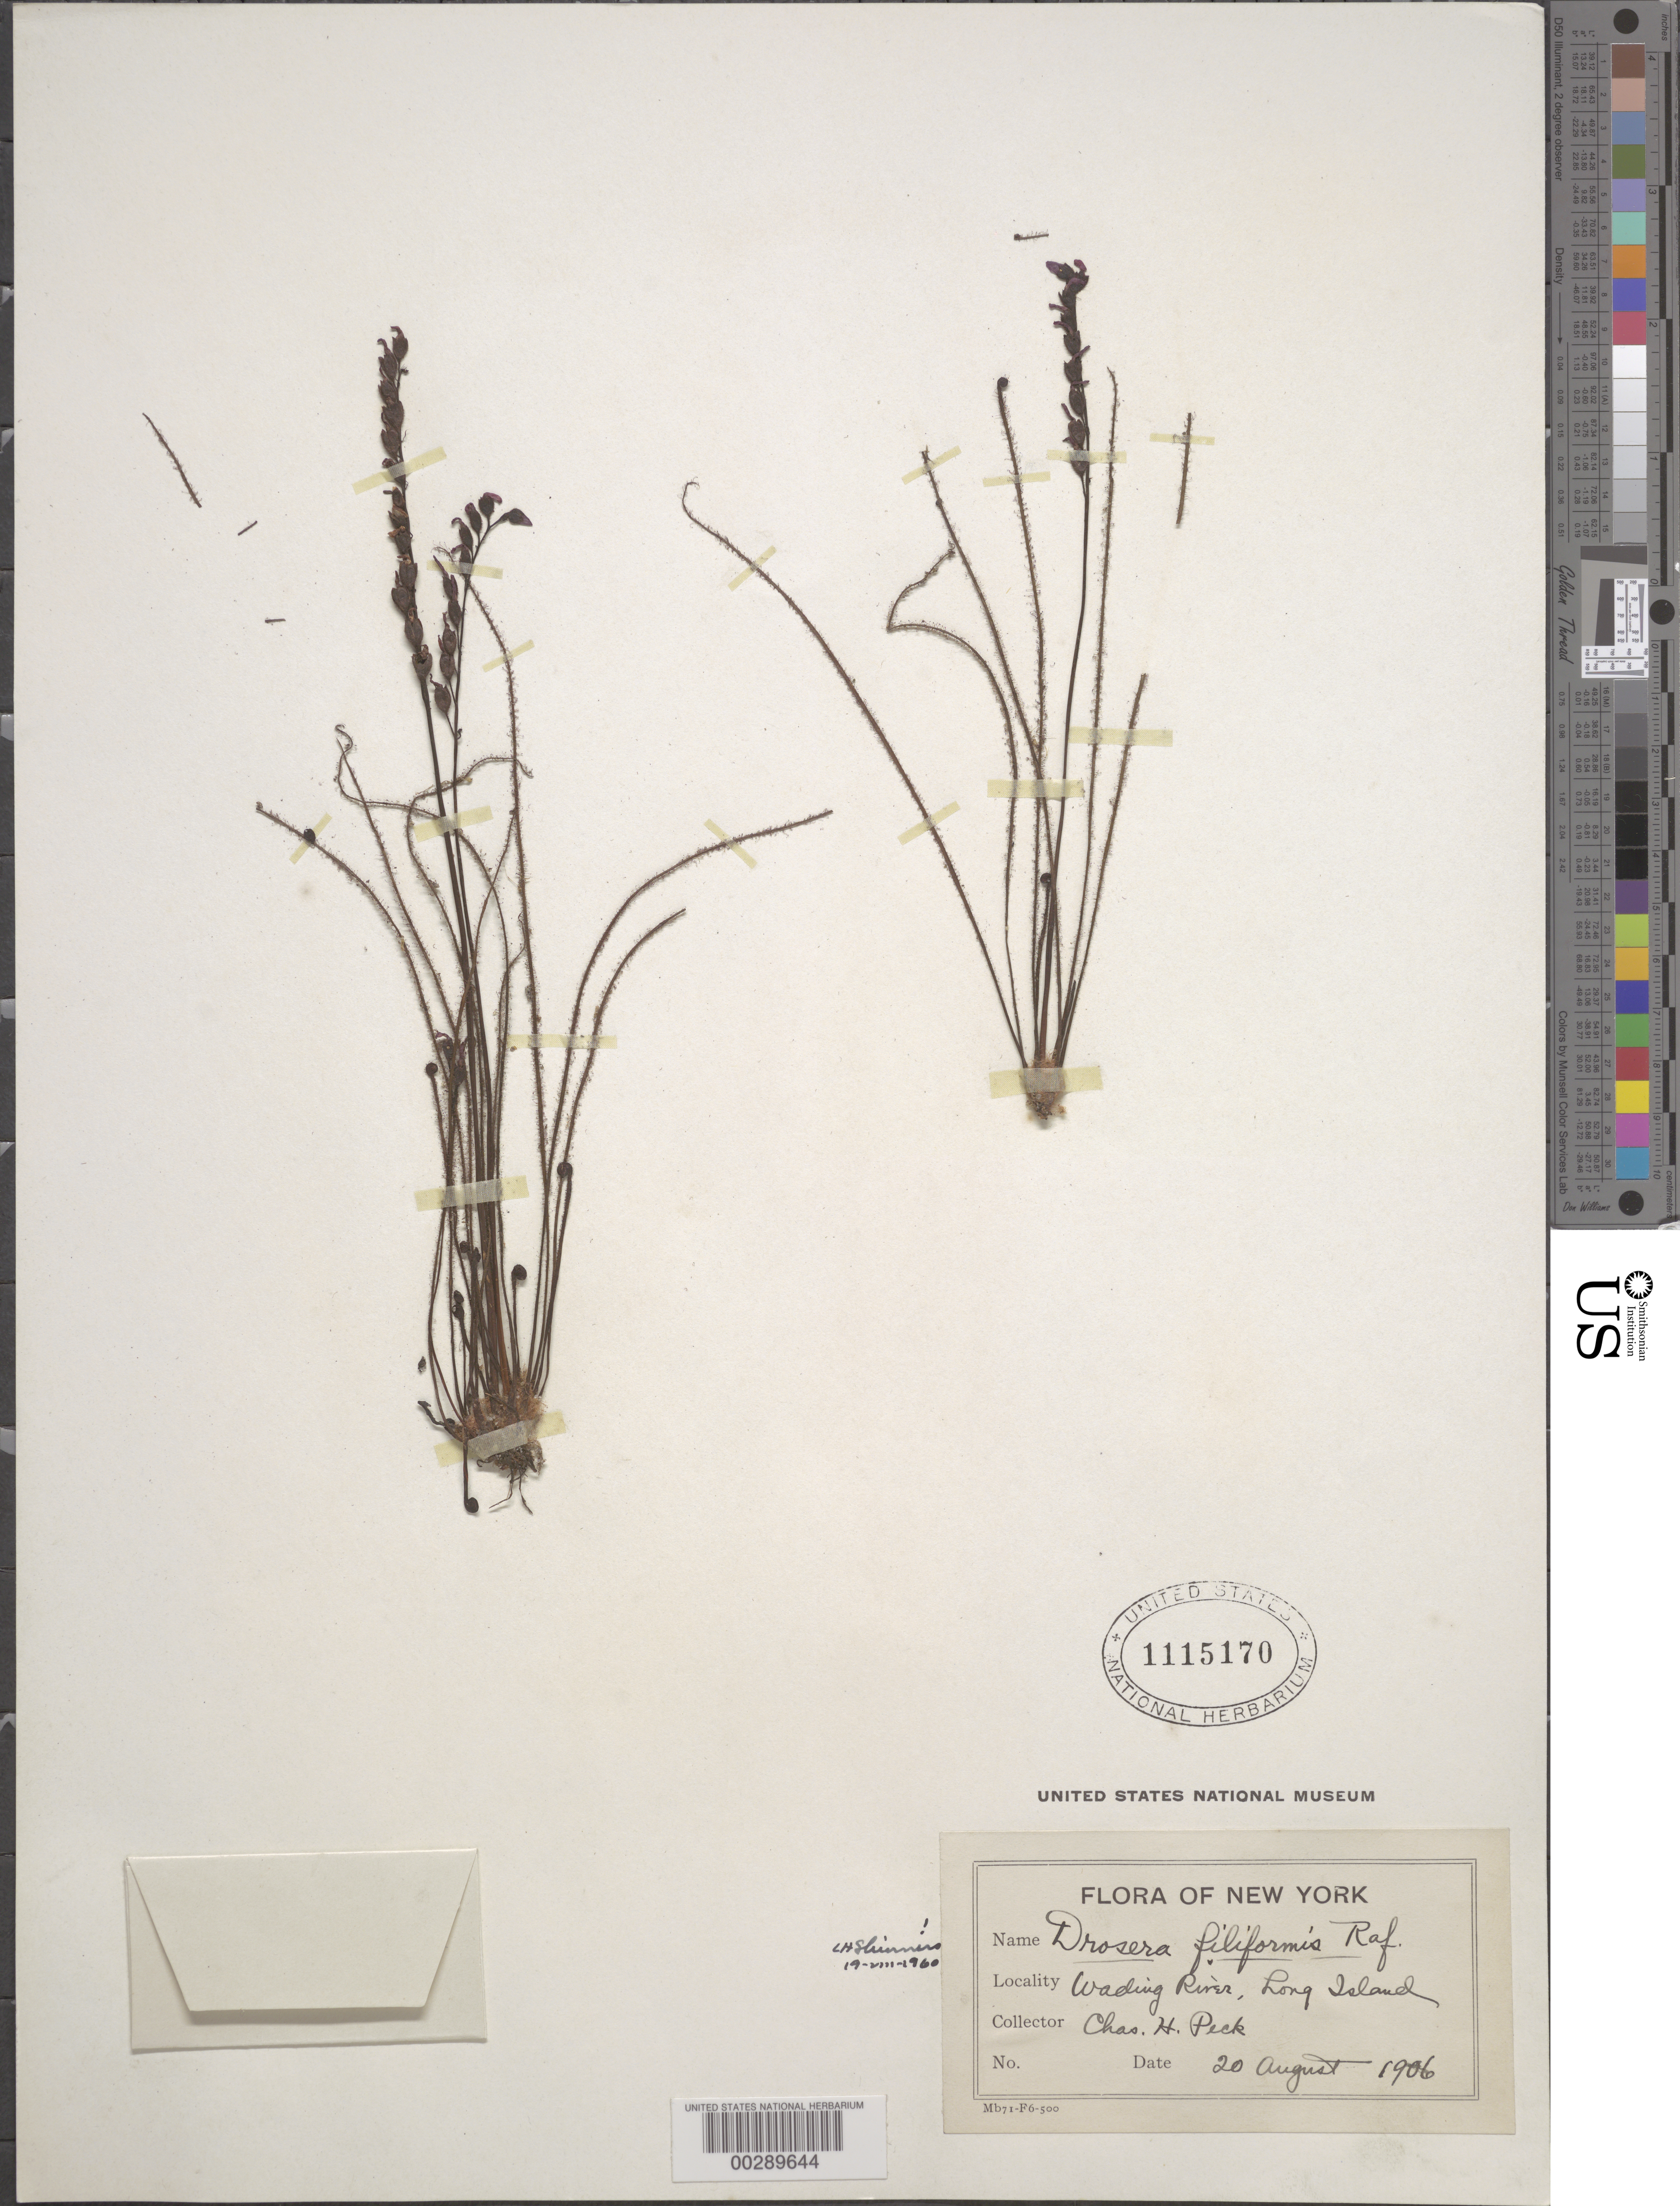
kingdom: Plantae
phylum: Tracheophyta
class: Magnoliopsida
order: Caryophyllales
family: Droseraceae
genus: Drosera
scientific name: Drosera filiformis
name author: Raf.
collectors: C. H. Peck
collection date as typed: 20 Aug 1906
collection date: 1906-08-20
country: United States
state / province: New York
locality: Long island, wading river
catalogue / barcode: US 1115170